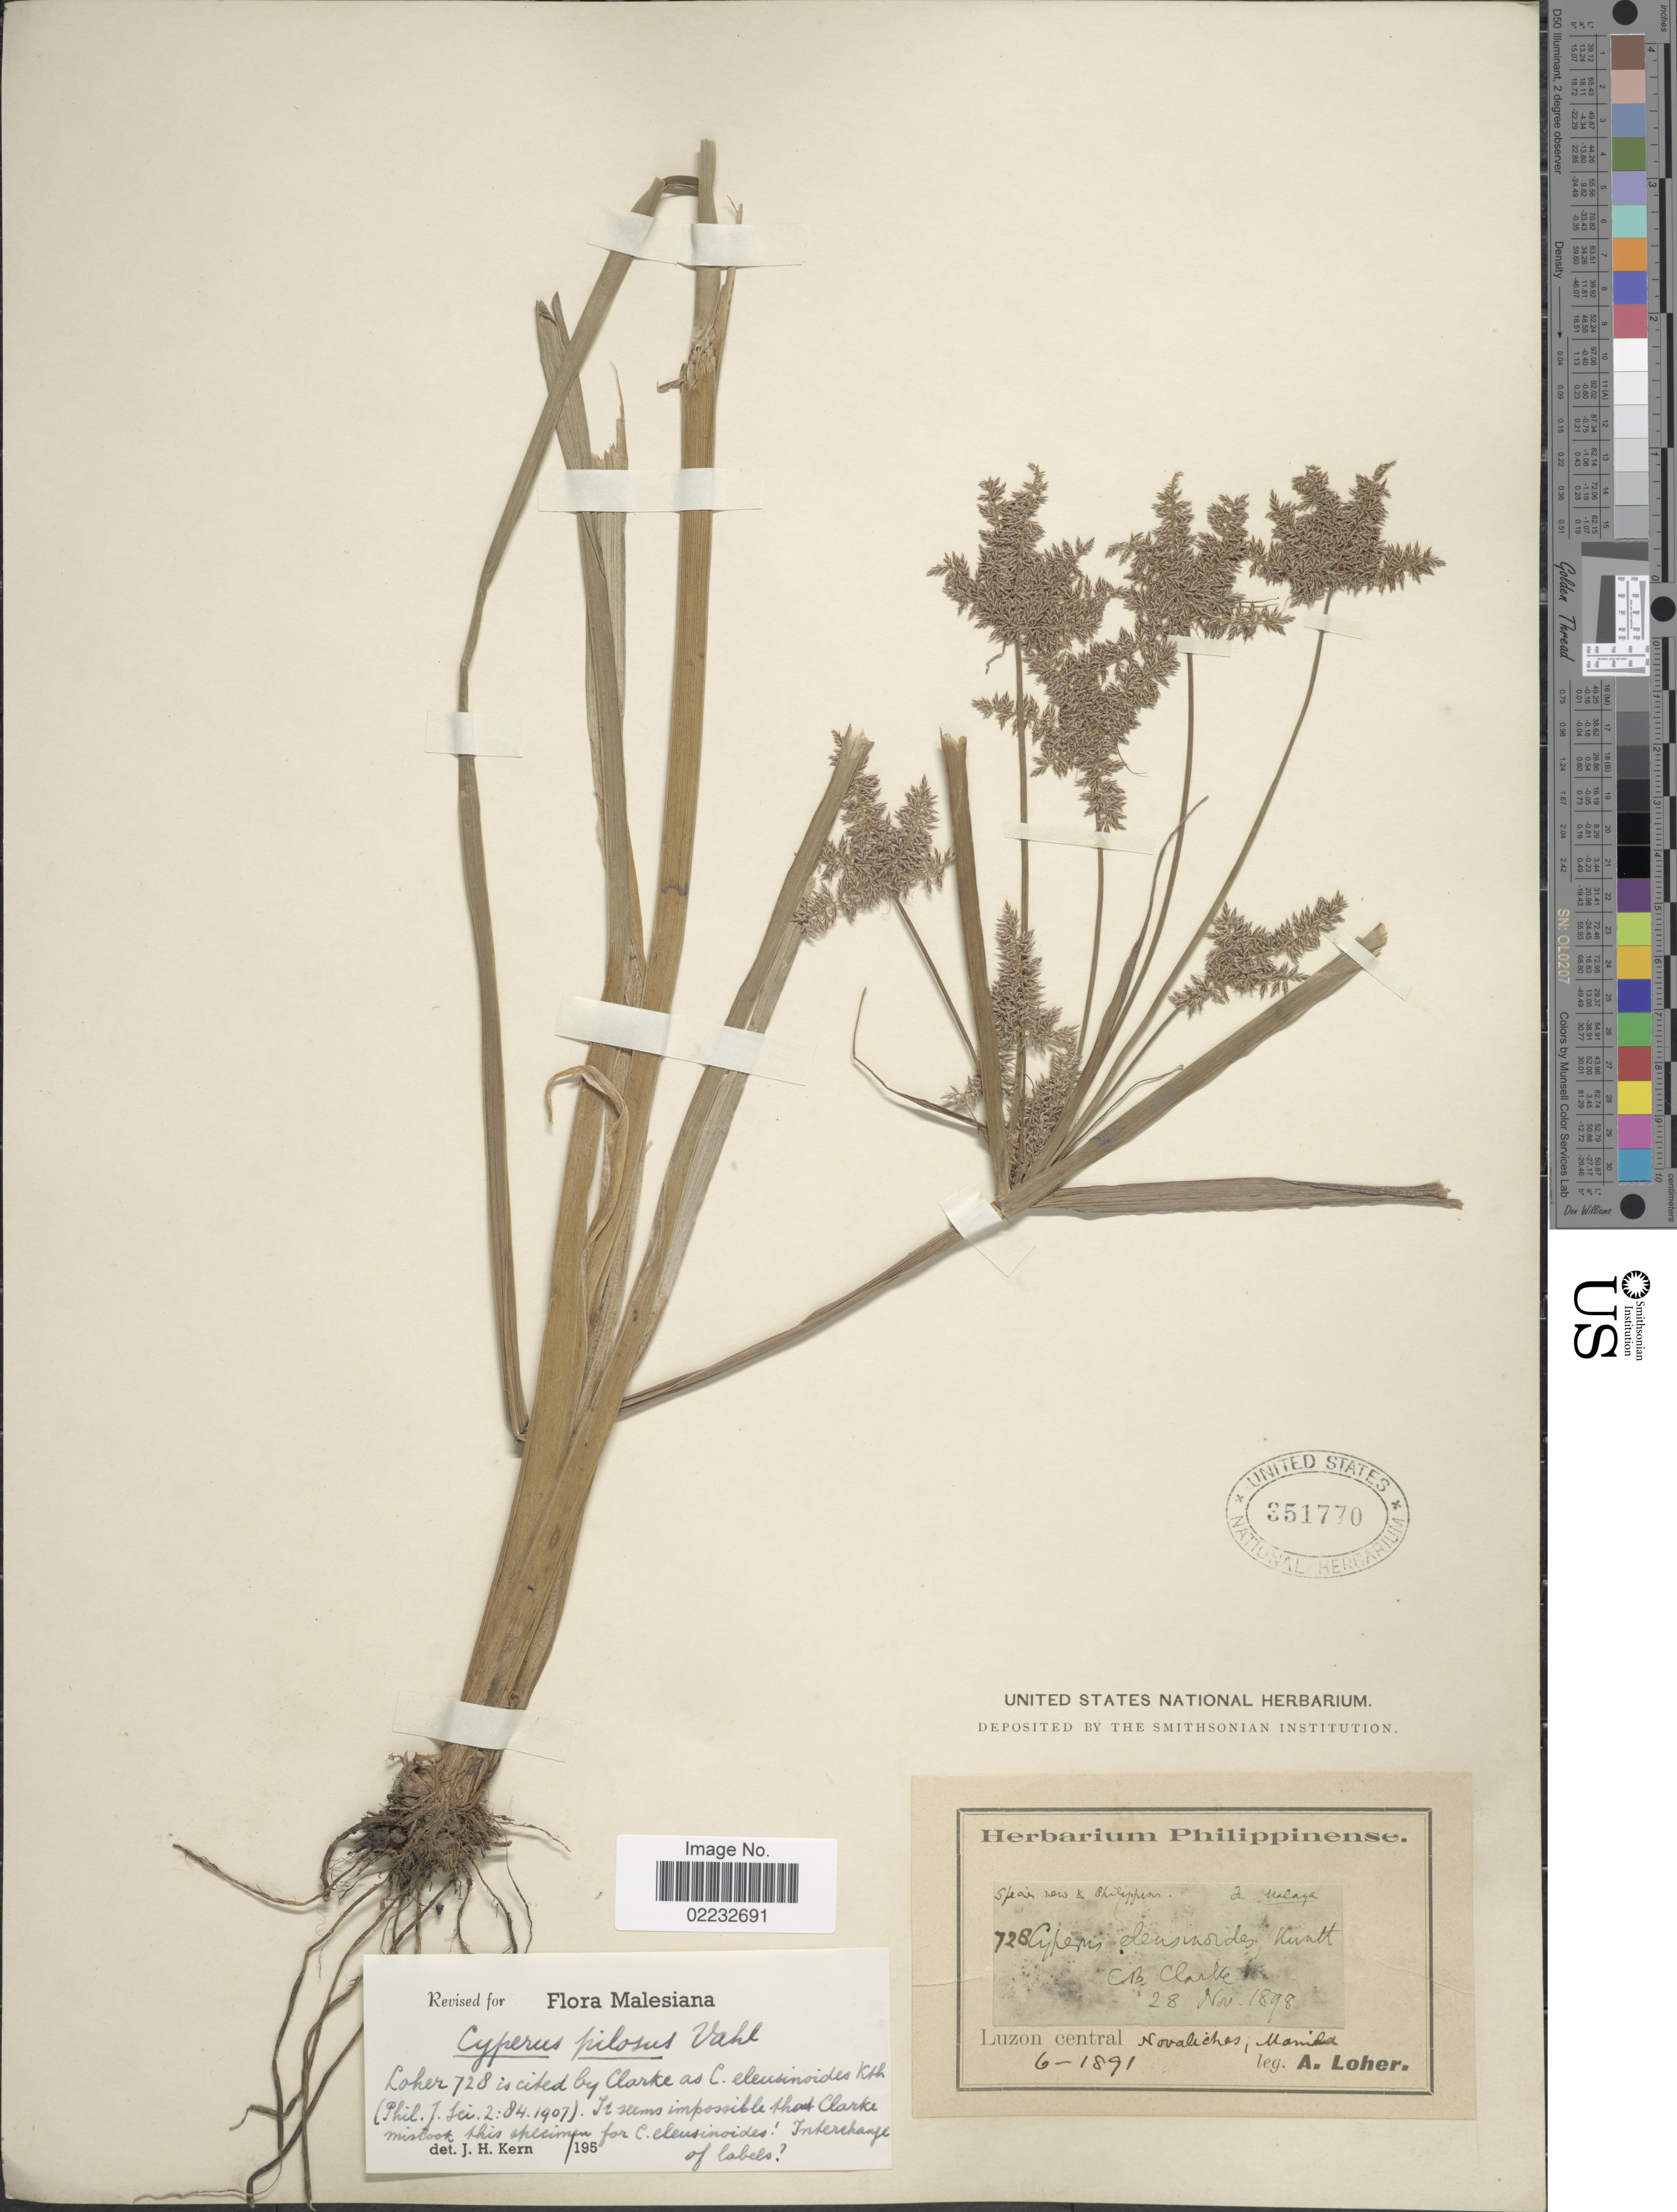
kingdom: Plantae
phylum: Tracheophyta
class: Liliopsida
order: Poales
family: Cyperaceae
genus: Cyperus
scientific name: Cyperus pilosus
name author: Vahl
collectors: A. Loher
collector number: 728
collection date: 1891-06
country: Philippines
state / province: National Capital Region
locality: Novaliches, Manila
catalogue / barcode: US 351770